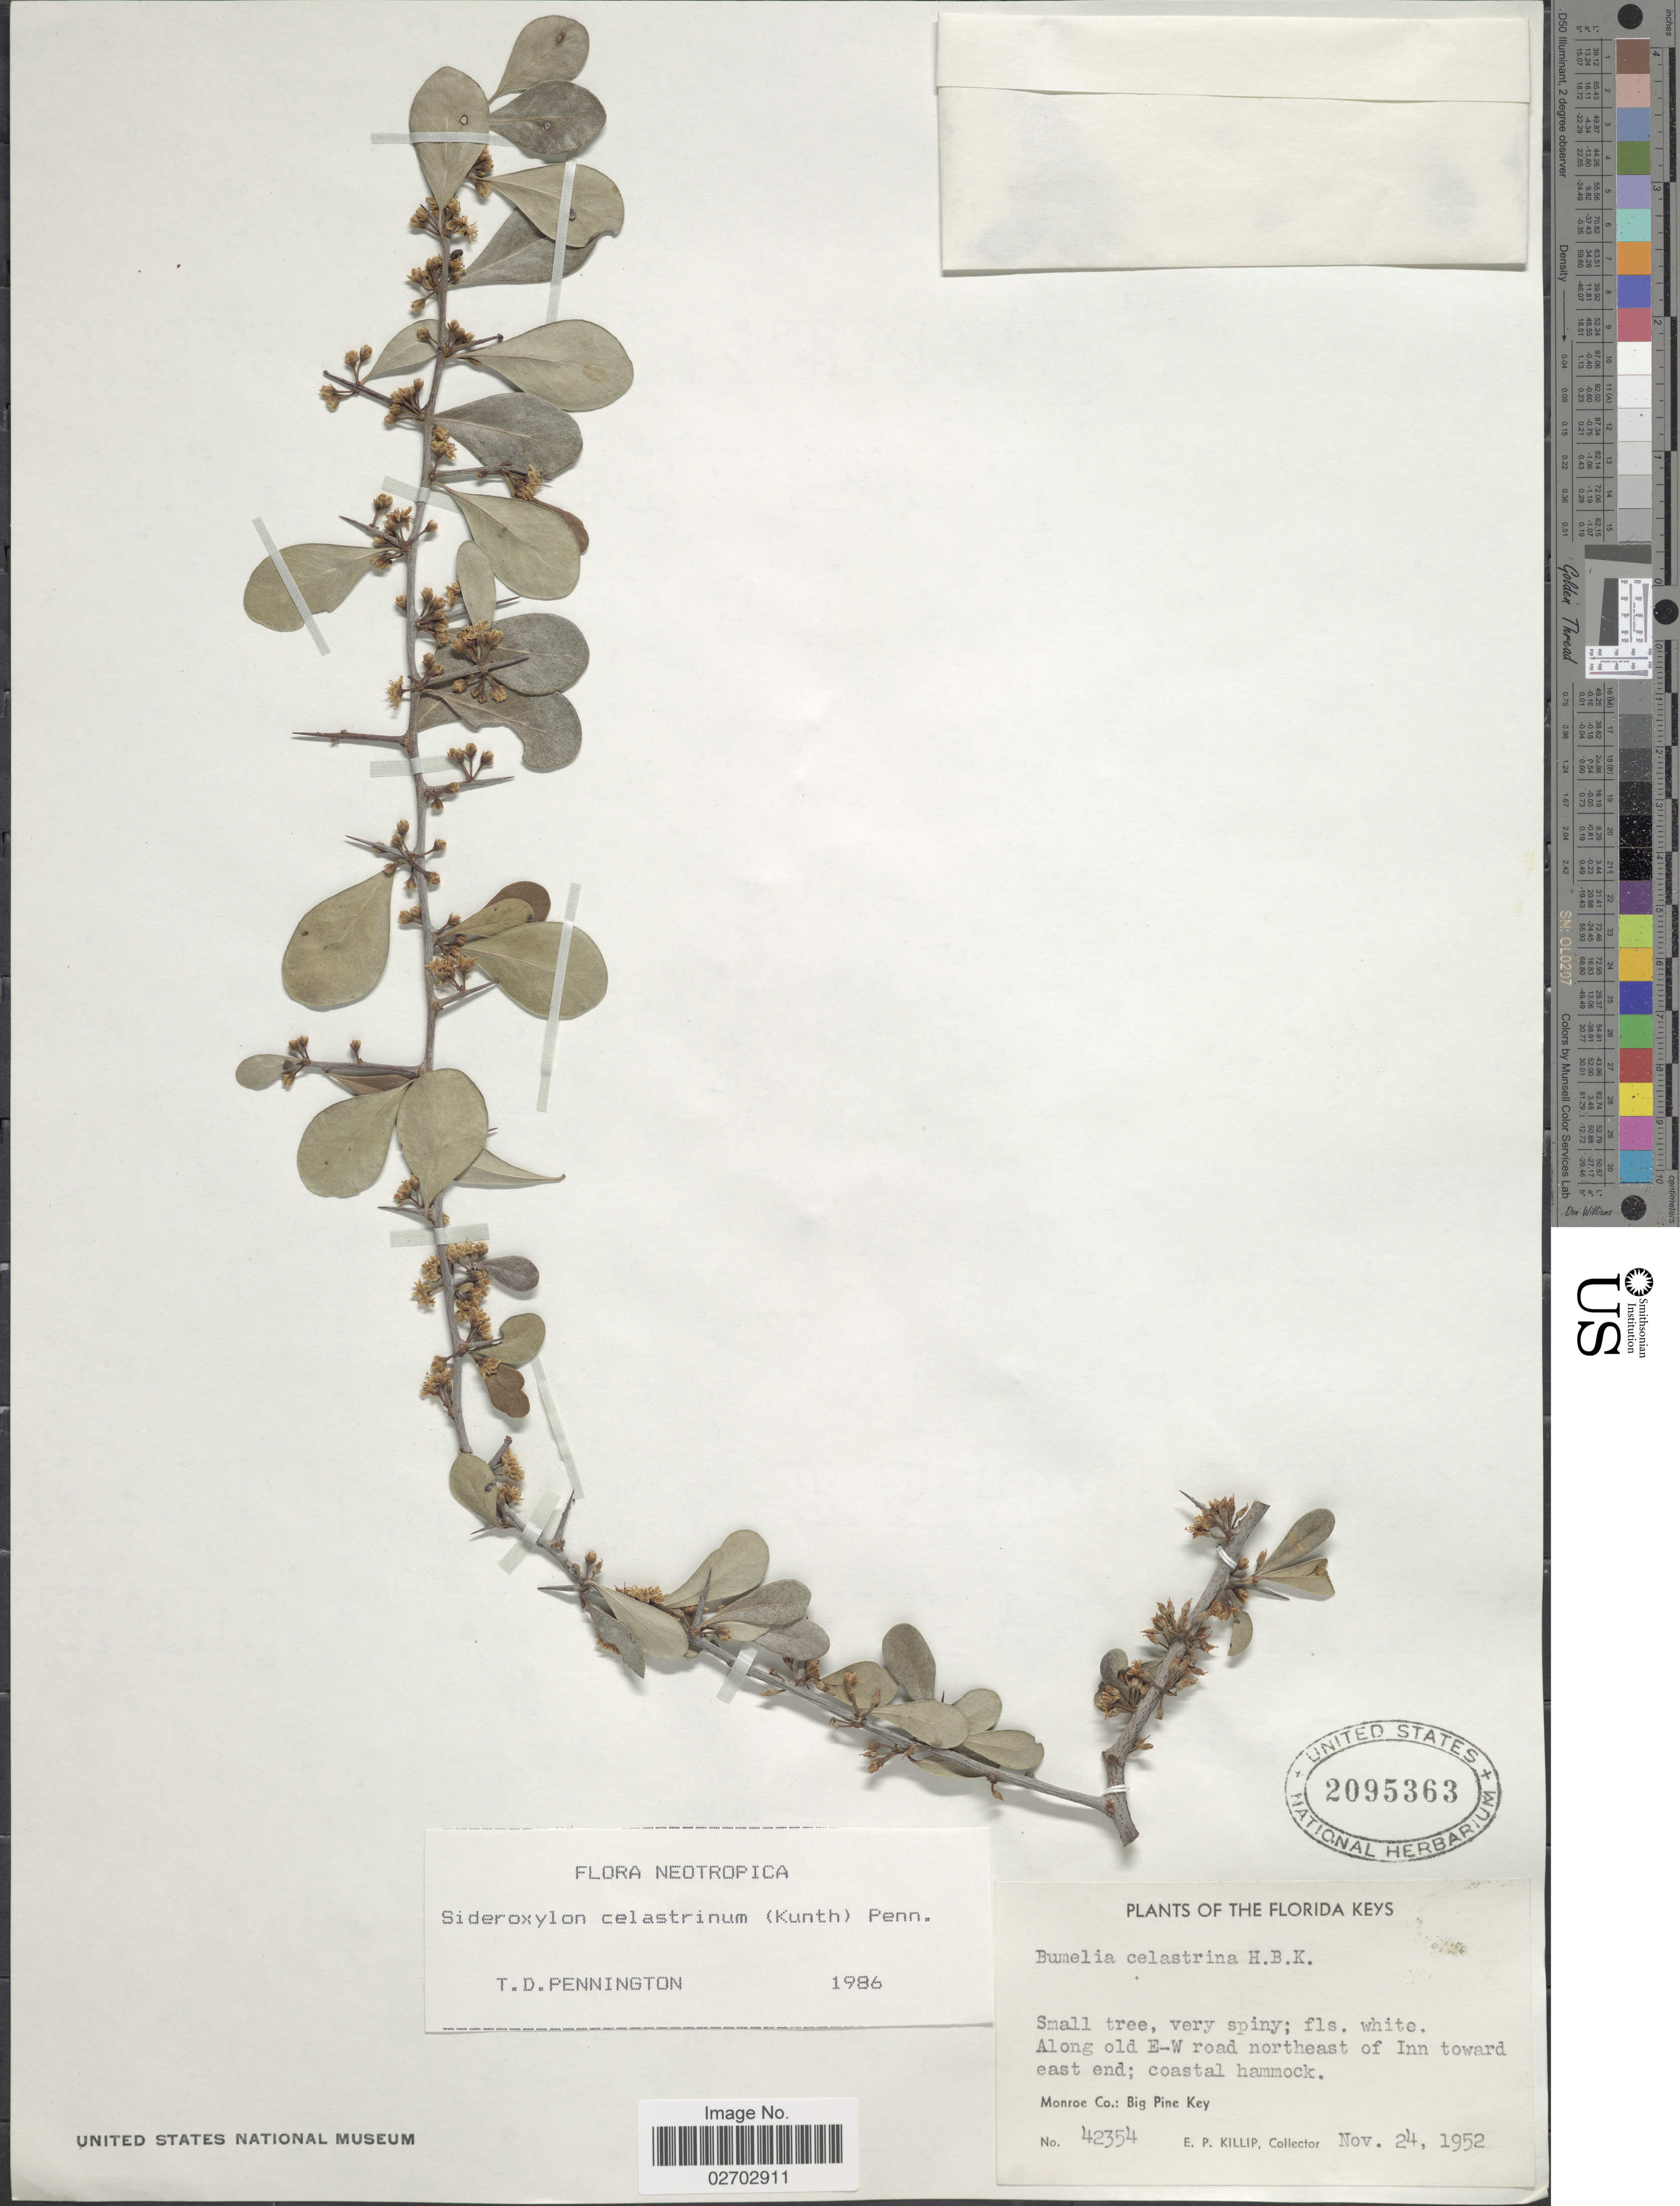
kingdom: Plantae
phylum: Tracheophyta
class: Magnoliopsida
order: Ericales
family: Sapotaceae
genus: Sideroxylon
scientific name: Sideroxylon celastrinum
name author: (Kunth) T.D. Penn.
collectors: E. P. Killip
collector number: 42354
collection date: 1952-11-24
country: United States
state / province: Florida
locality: Florida Keys. Along old E-W road northeast of Inn toward east end. Monroe Co.: Big Pine Key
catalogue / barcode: US 2095363